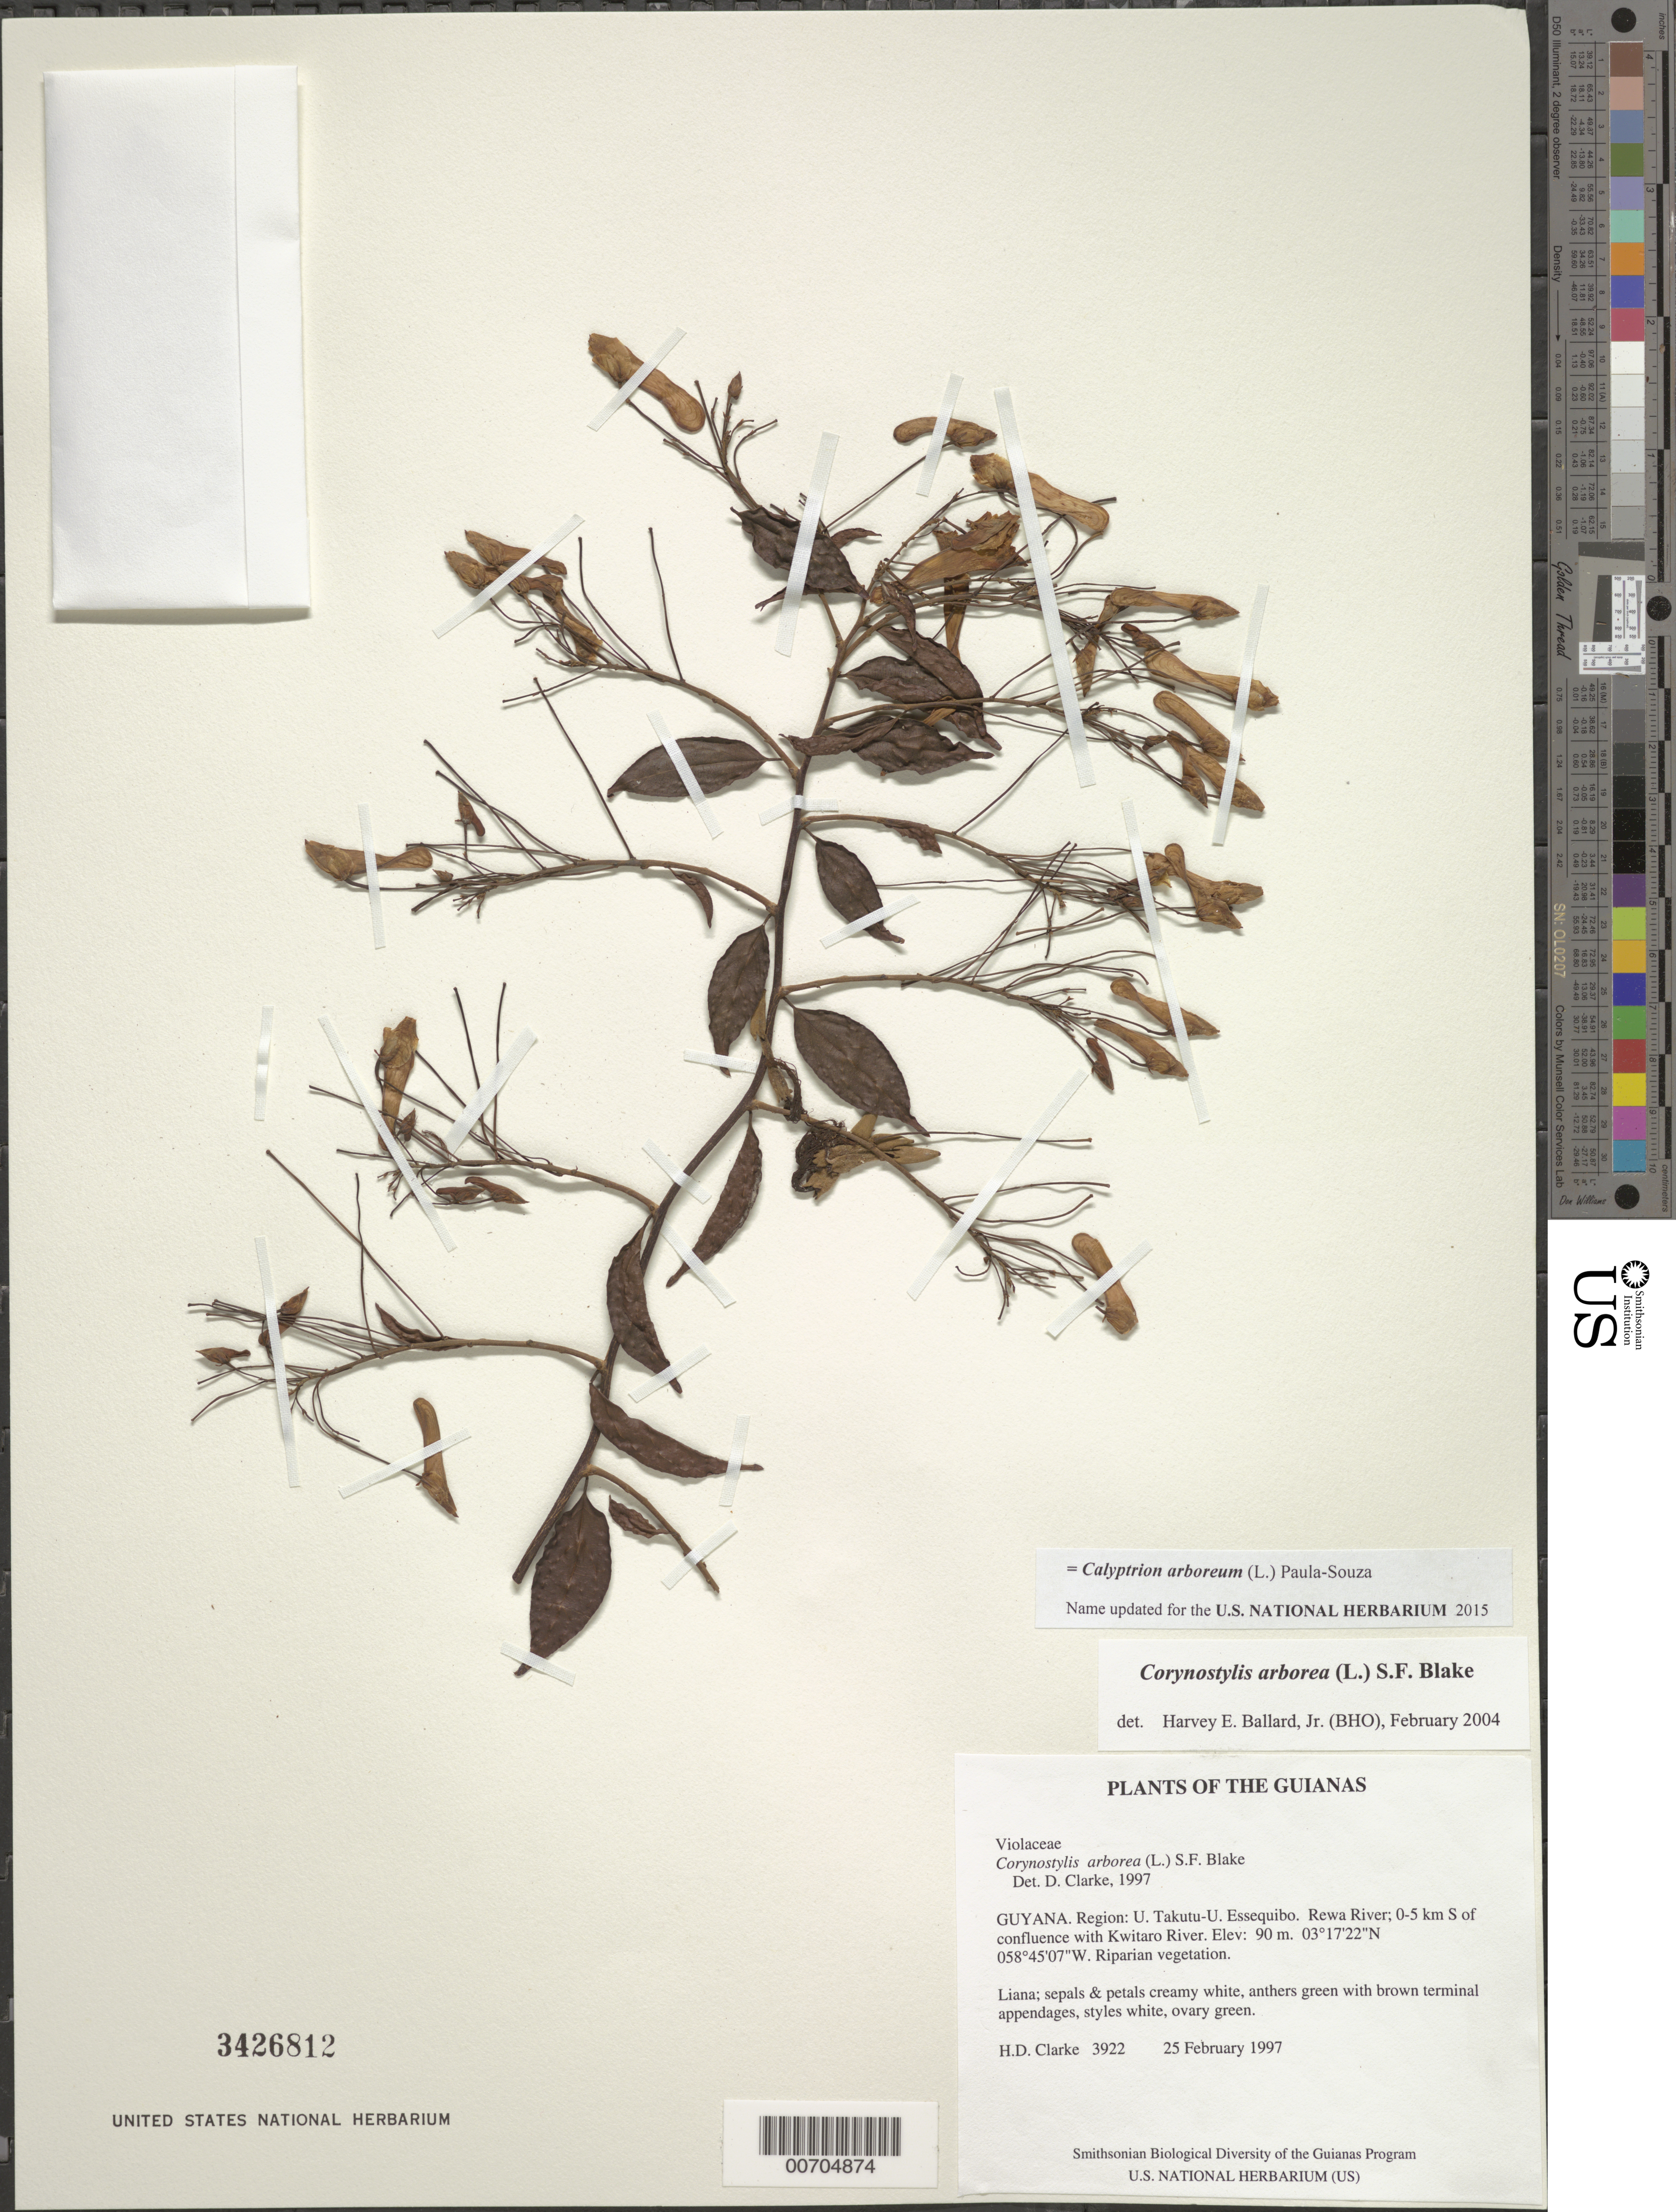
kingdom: Plantae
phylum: Tracheophyta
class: Magnoliopsida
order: Malpighiales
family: Violaceae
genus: Calyptrion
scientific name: Calyptrion arboreum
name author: (L.) Paula-Souza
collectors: H. D. Clarke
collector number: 3922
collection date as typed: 25 February 1997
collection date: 1997-02-25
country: Guyana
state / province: U. Takutu-U. Essequibo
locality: Rewa River; 0-5 km S of confluence with Kwitaro River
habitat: Riparian vegetation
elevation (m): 90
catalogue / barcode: US 3426812